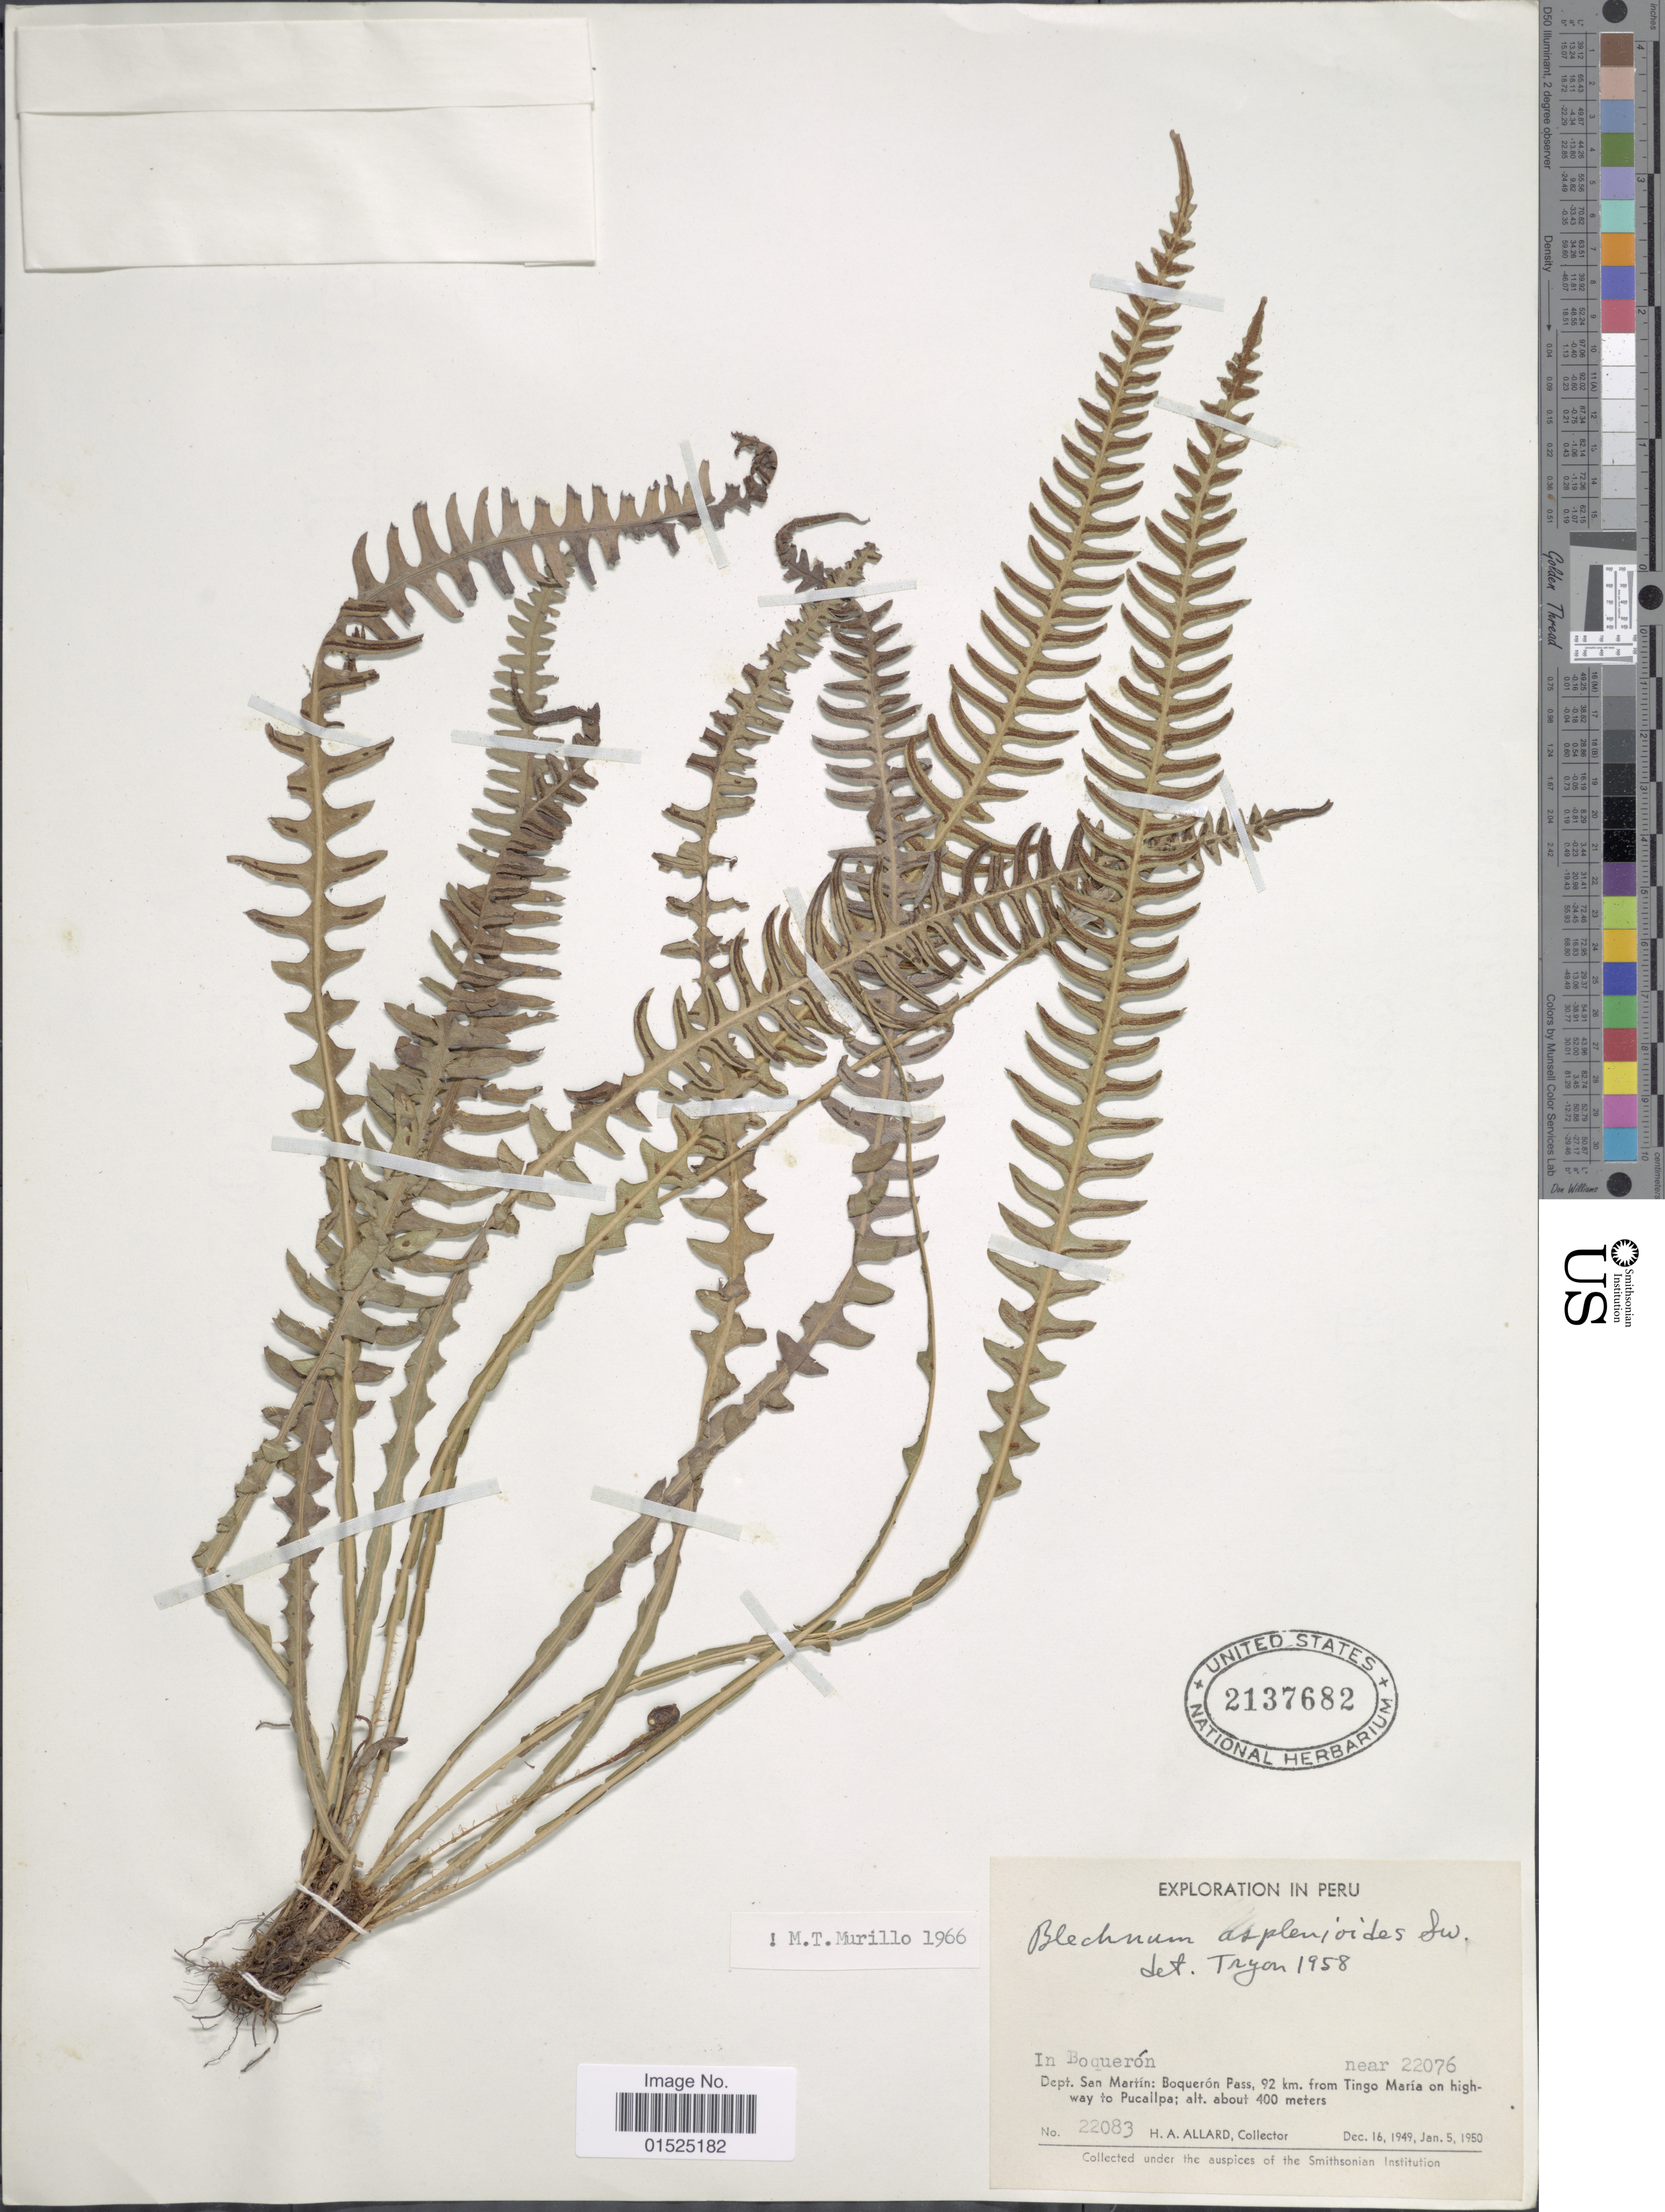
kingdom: Plantae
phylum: Tracheophyta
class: Polypodiopsida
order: Polypodiales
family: Blechnaceae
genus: Blechnum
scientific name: Blechnum asplenioides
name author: Sw.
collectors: H. A. Allard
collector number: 22083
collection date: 1949-12-16/1950-01-05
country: Peru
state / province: San Martín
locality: In Boqueron, Boqueron Pass, 92 km. from Tingo Maria on highway to Pucallpa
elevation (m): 400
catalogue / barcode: US 2137682